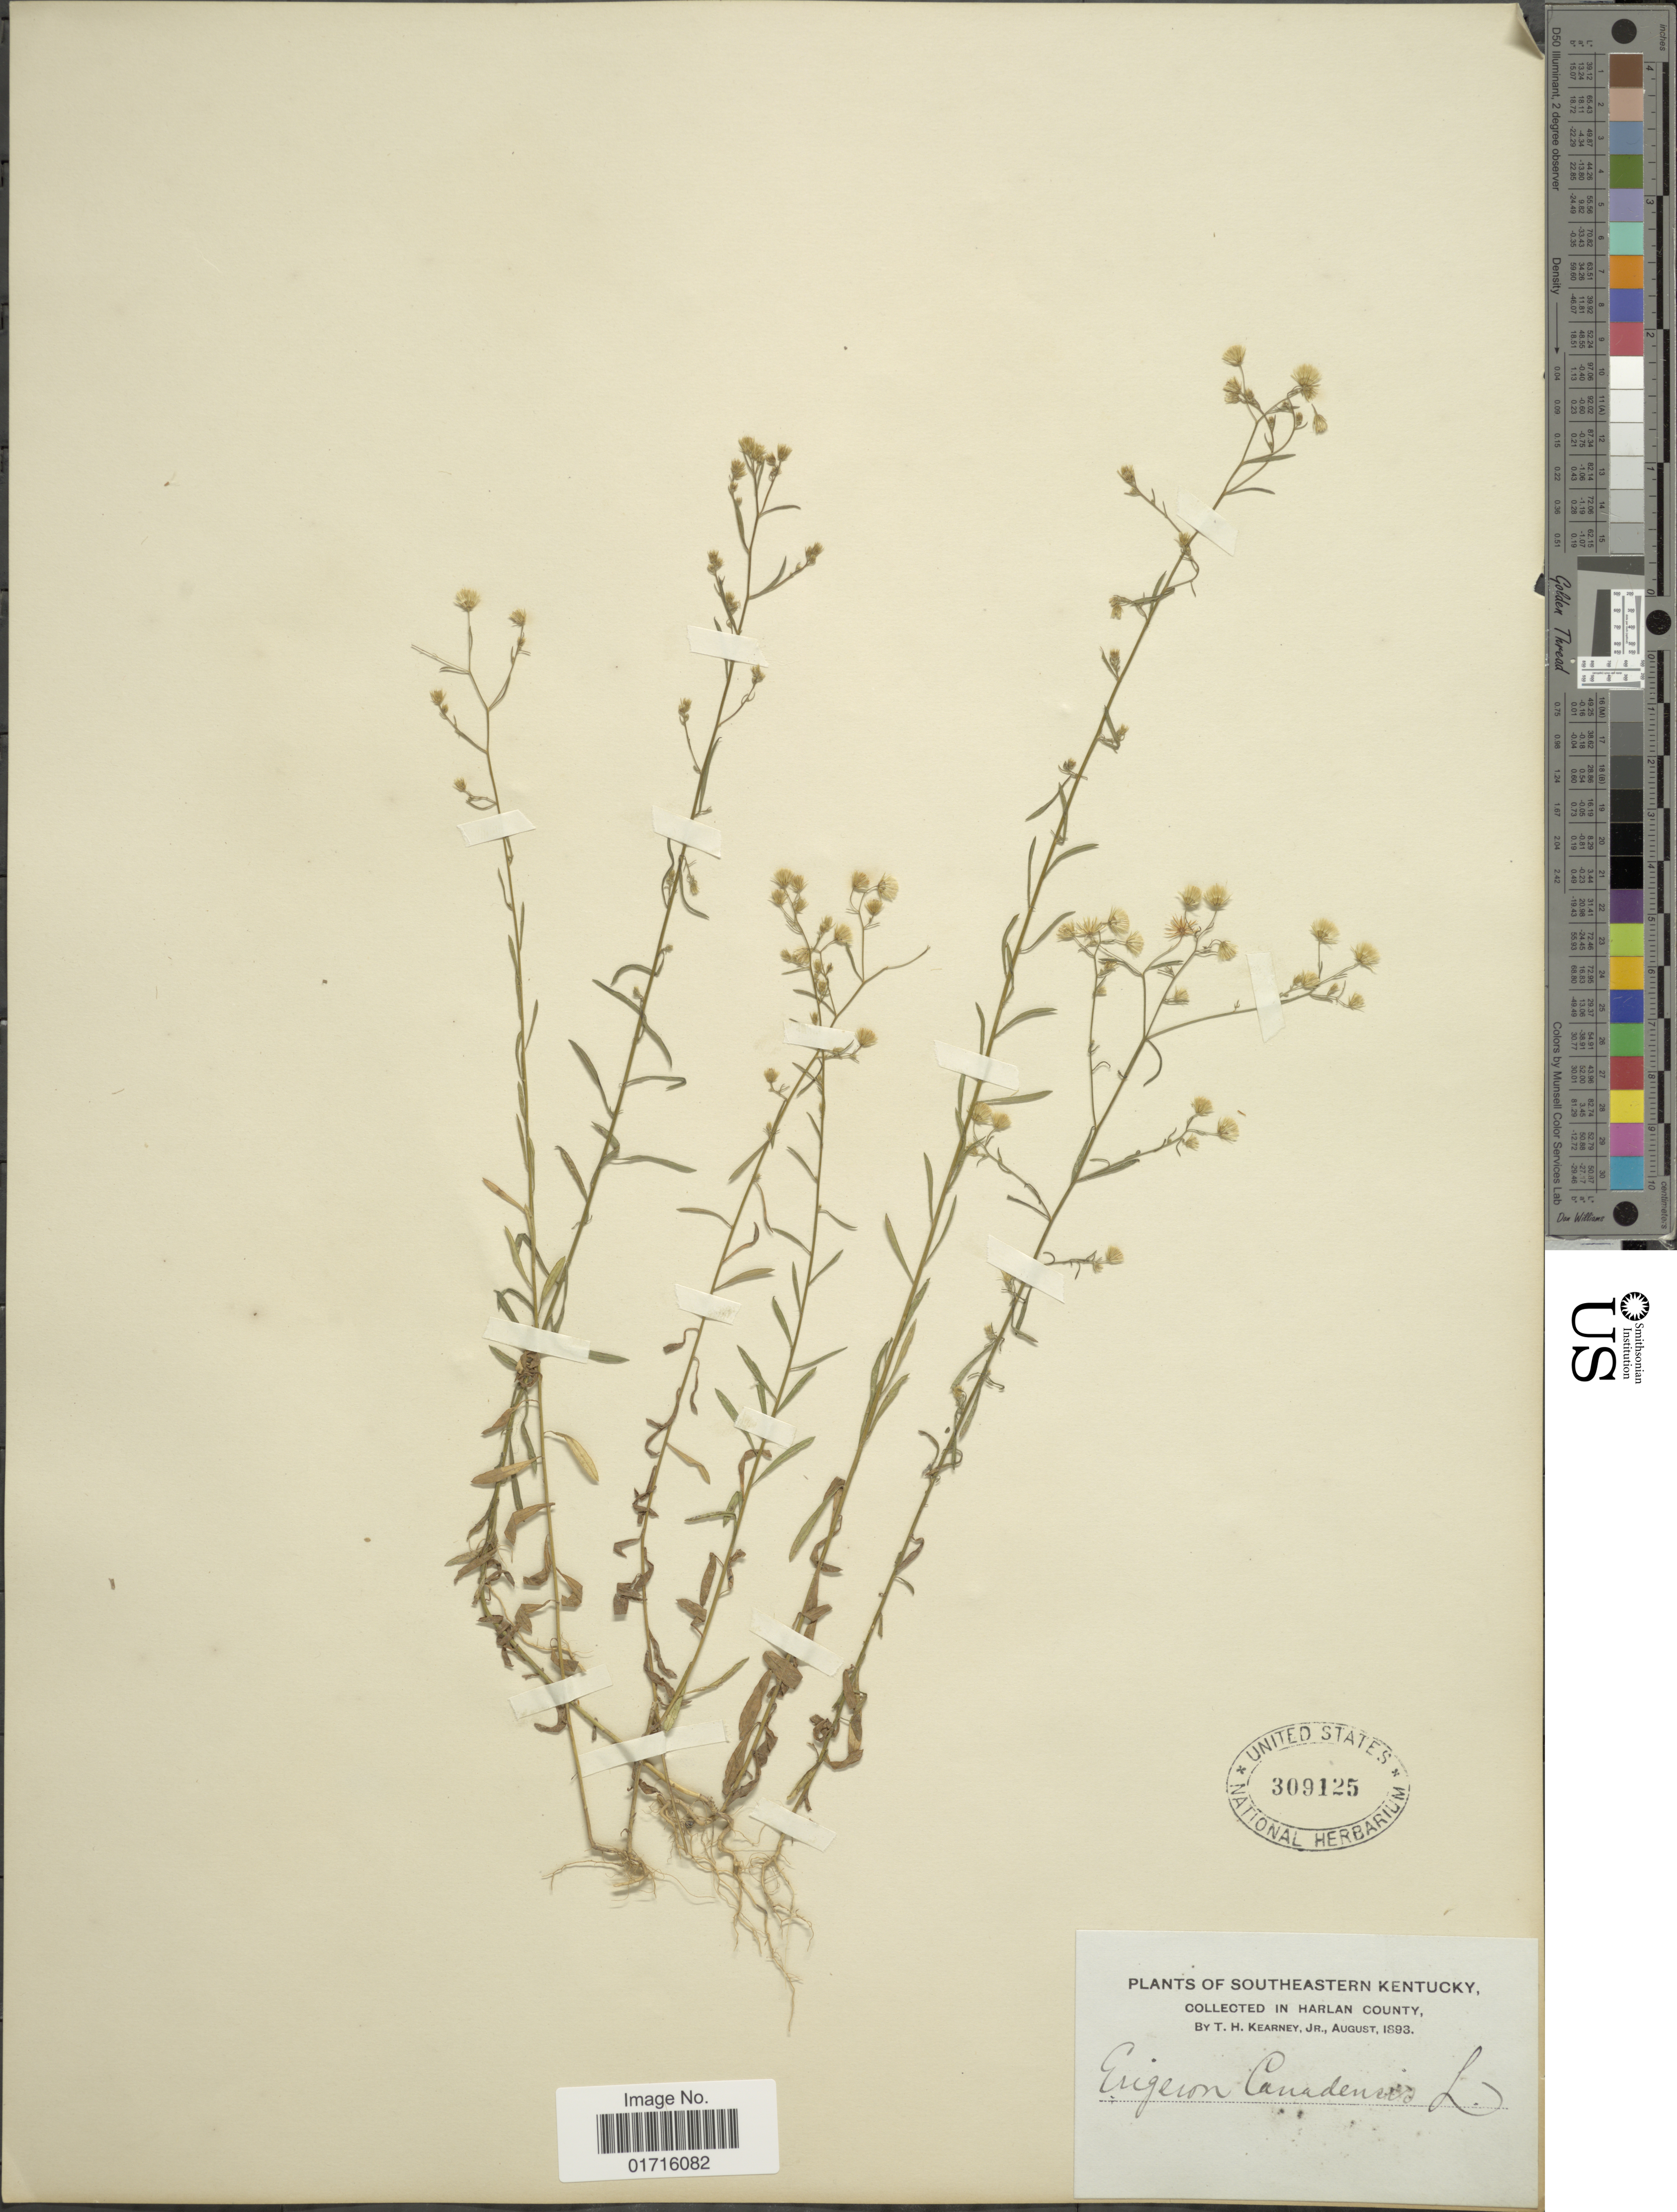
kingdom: Plantae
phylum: Tracheophyta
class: Magnoliopsida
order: Asterales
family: Asteraceae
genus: Conyza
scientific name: Conyza canadensis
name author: (L.) Cronq.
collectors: T. H. Kearney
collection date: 1893-08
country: United States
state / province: Kentucky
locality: Southeastern Kentucky, in Harlan County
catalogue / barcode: US 309125